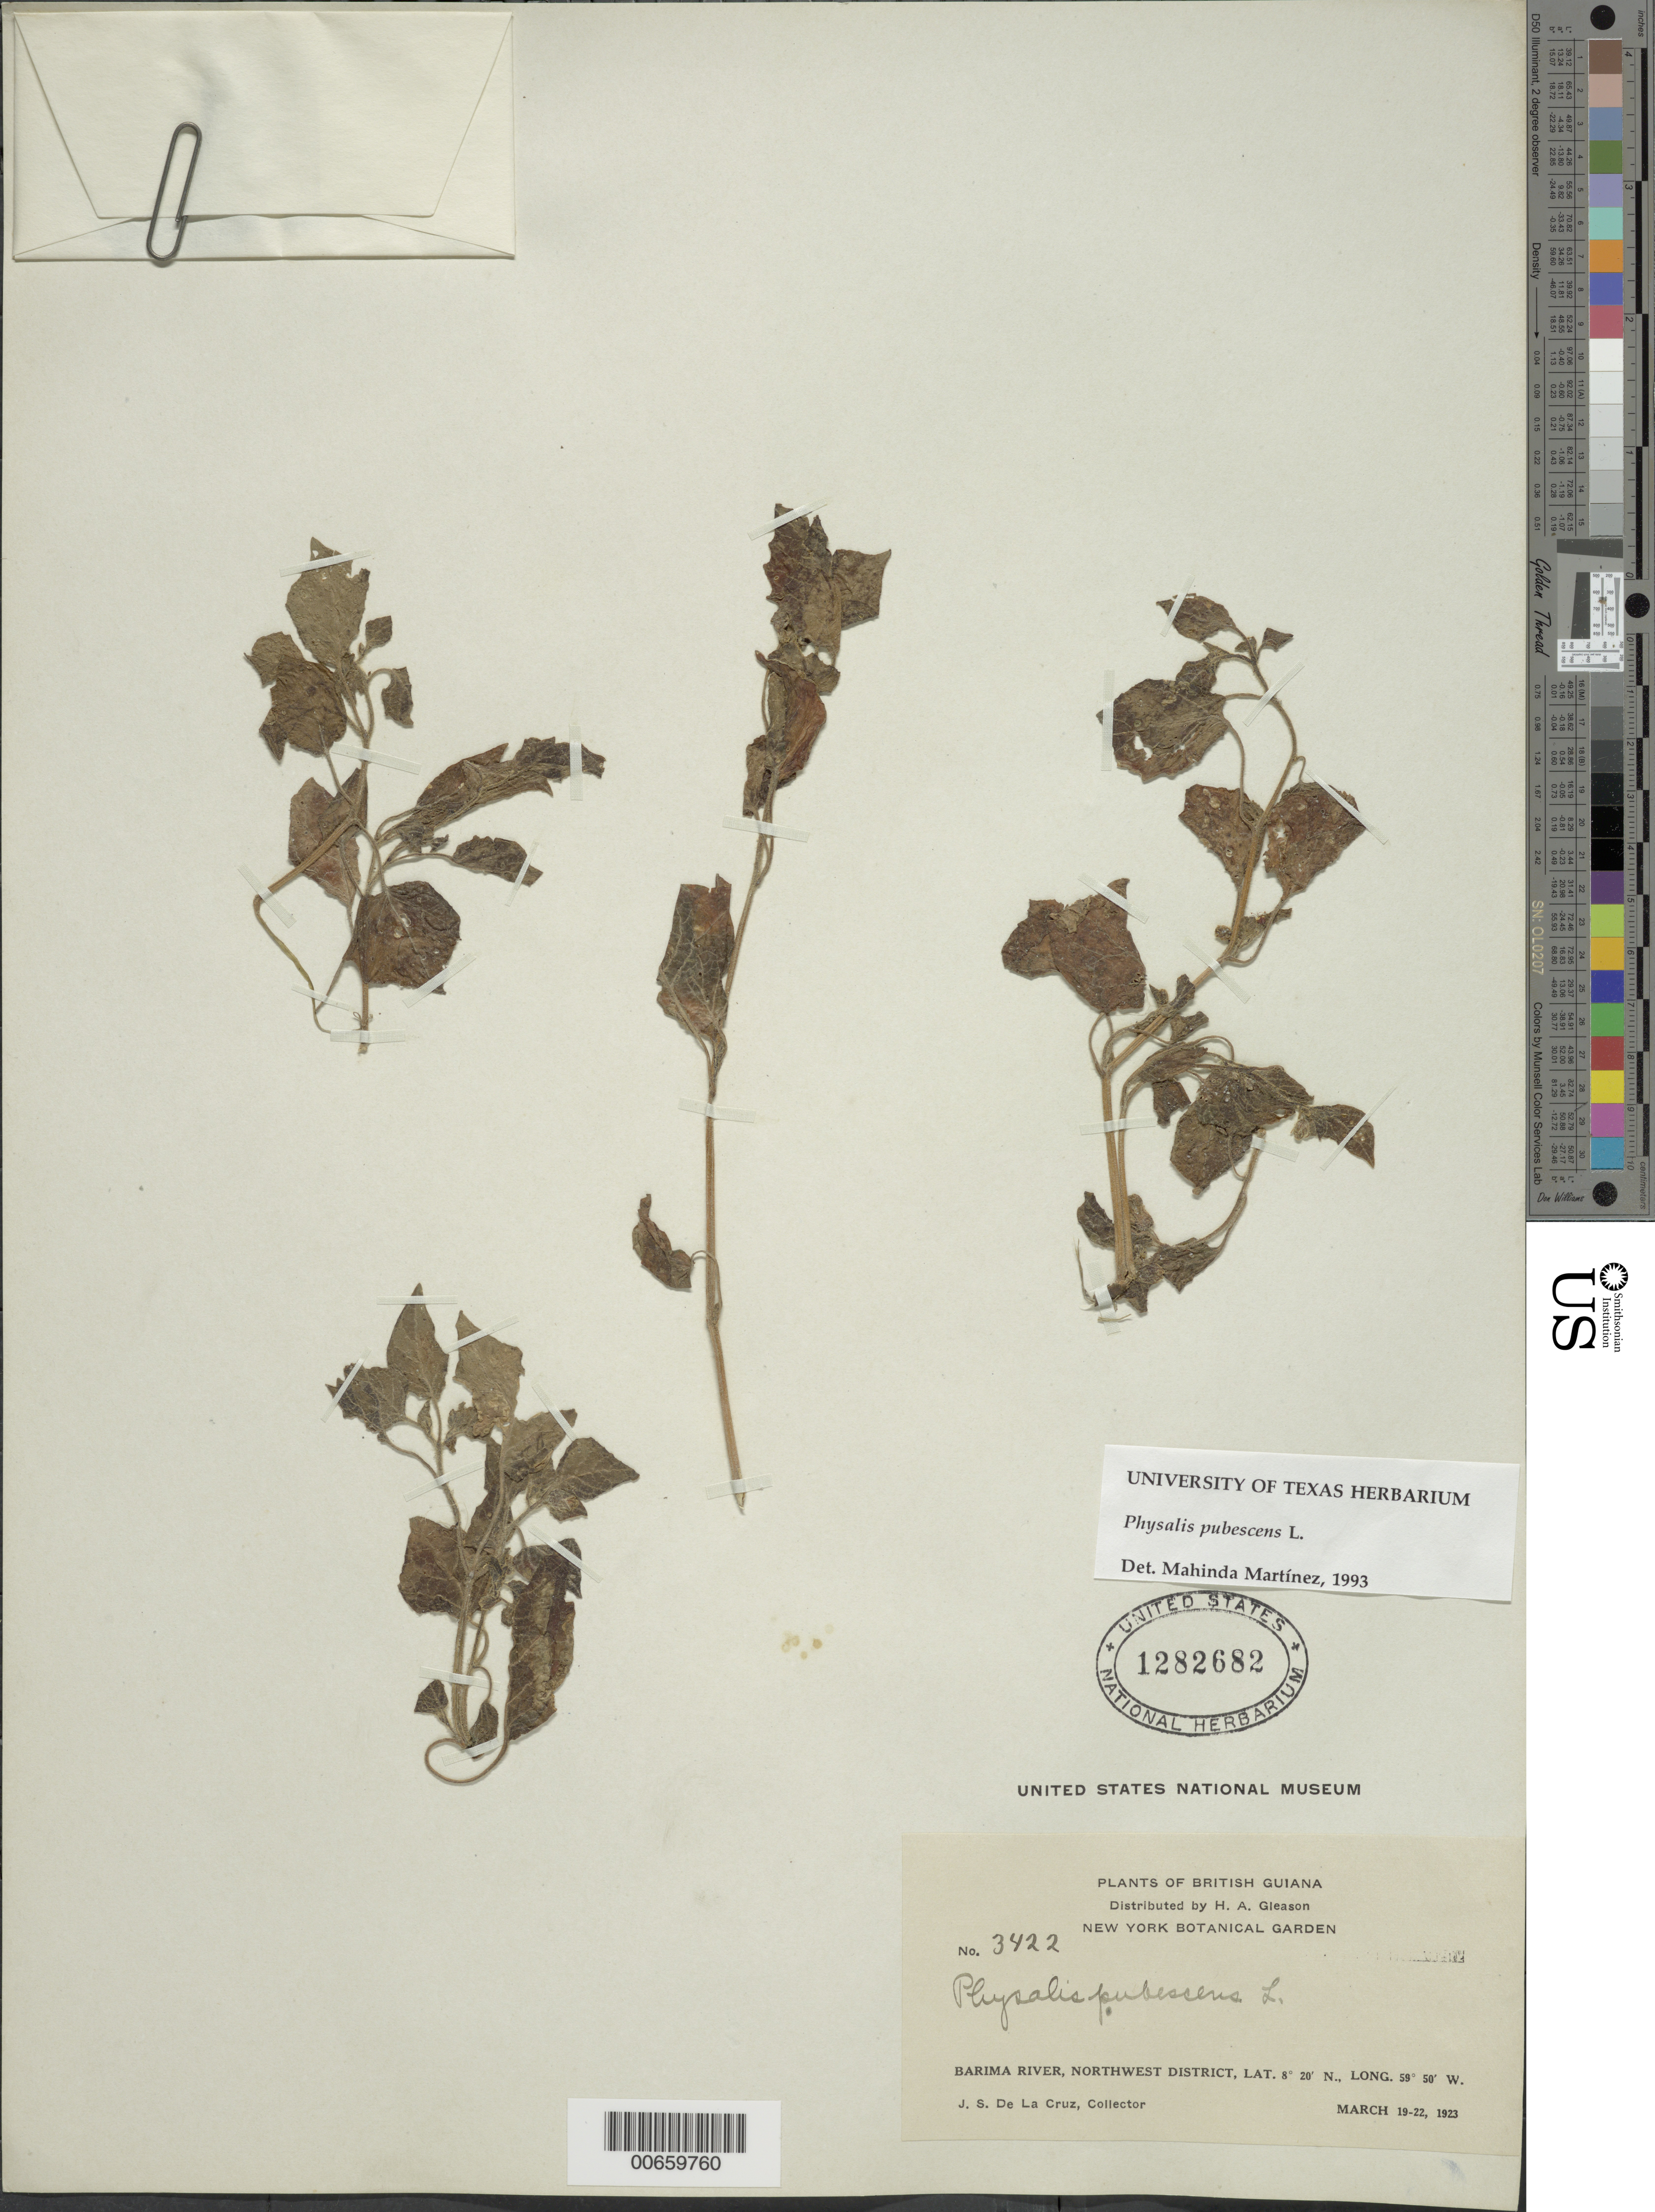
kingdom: Plantae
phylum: Tracheophyta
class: Magnoliopsida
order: Solanales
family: Solanaceae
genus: Physalis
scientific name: Physalis pubescens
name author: L.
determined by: Martinez, M.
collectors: J. S. de la Cruz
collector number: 3422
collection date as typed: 19-Mar-23 to 22-Mar-23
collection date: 1923-03-19/1923-03-22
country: Guyana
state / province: Barima-Waini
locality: Barima R., NW District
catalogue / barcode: US 1282682